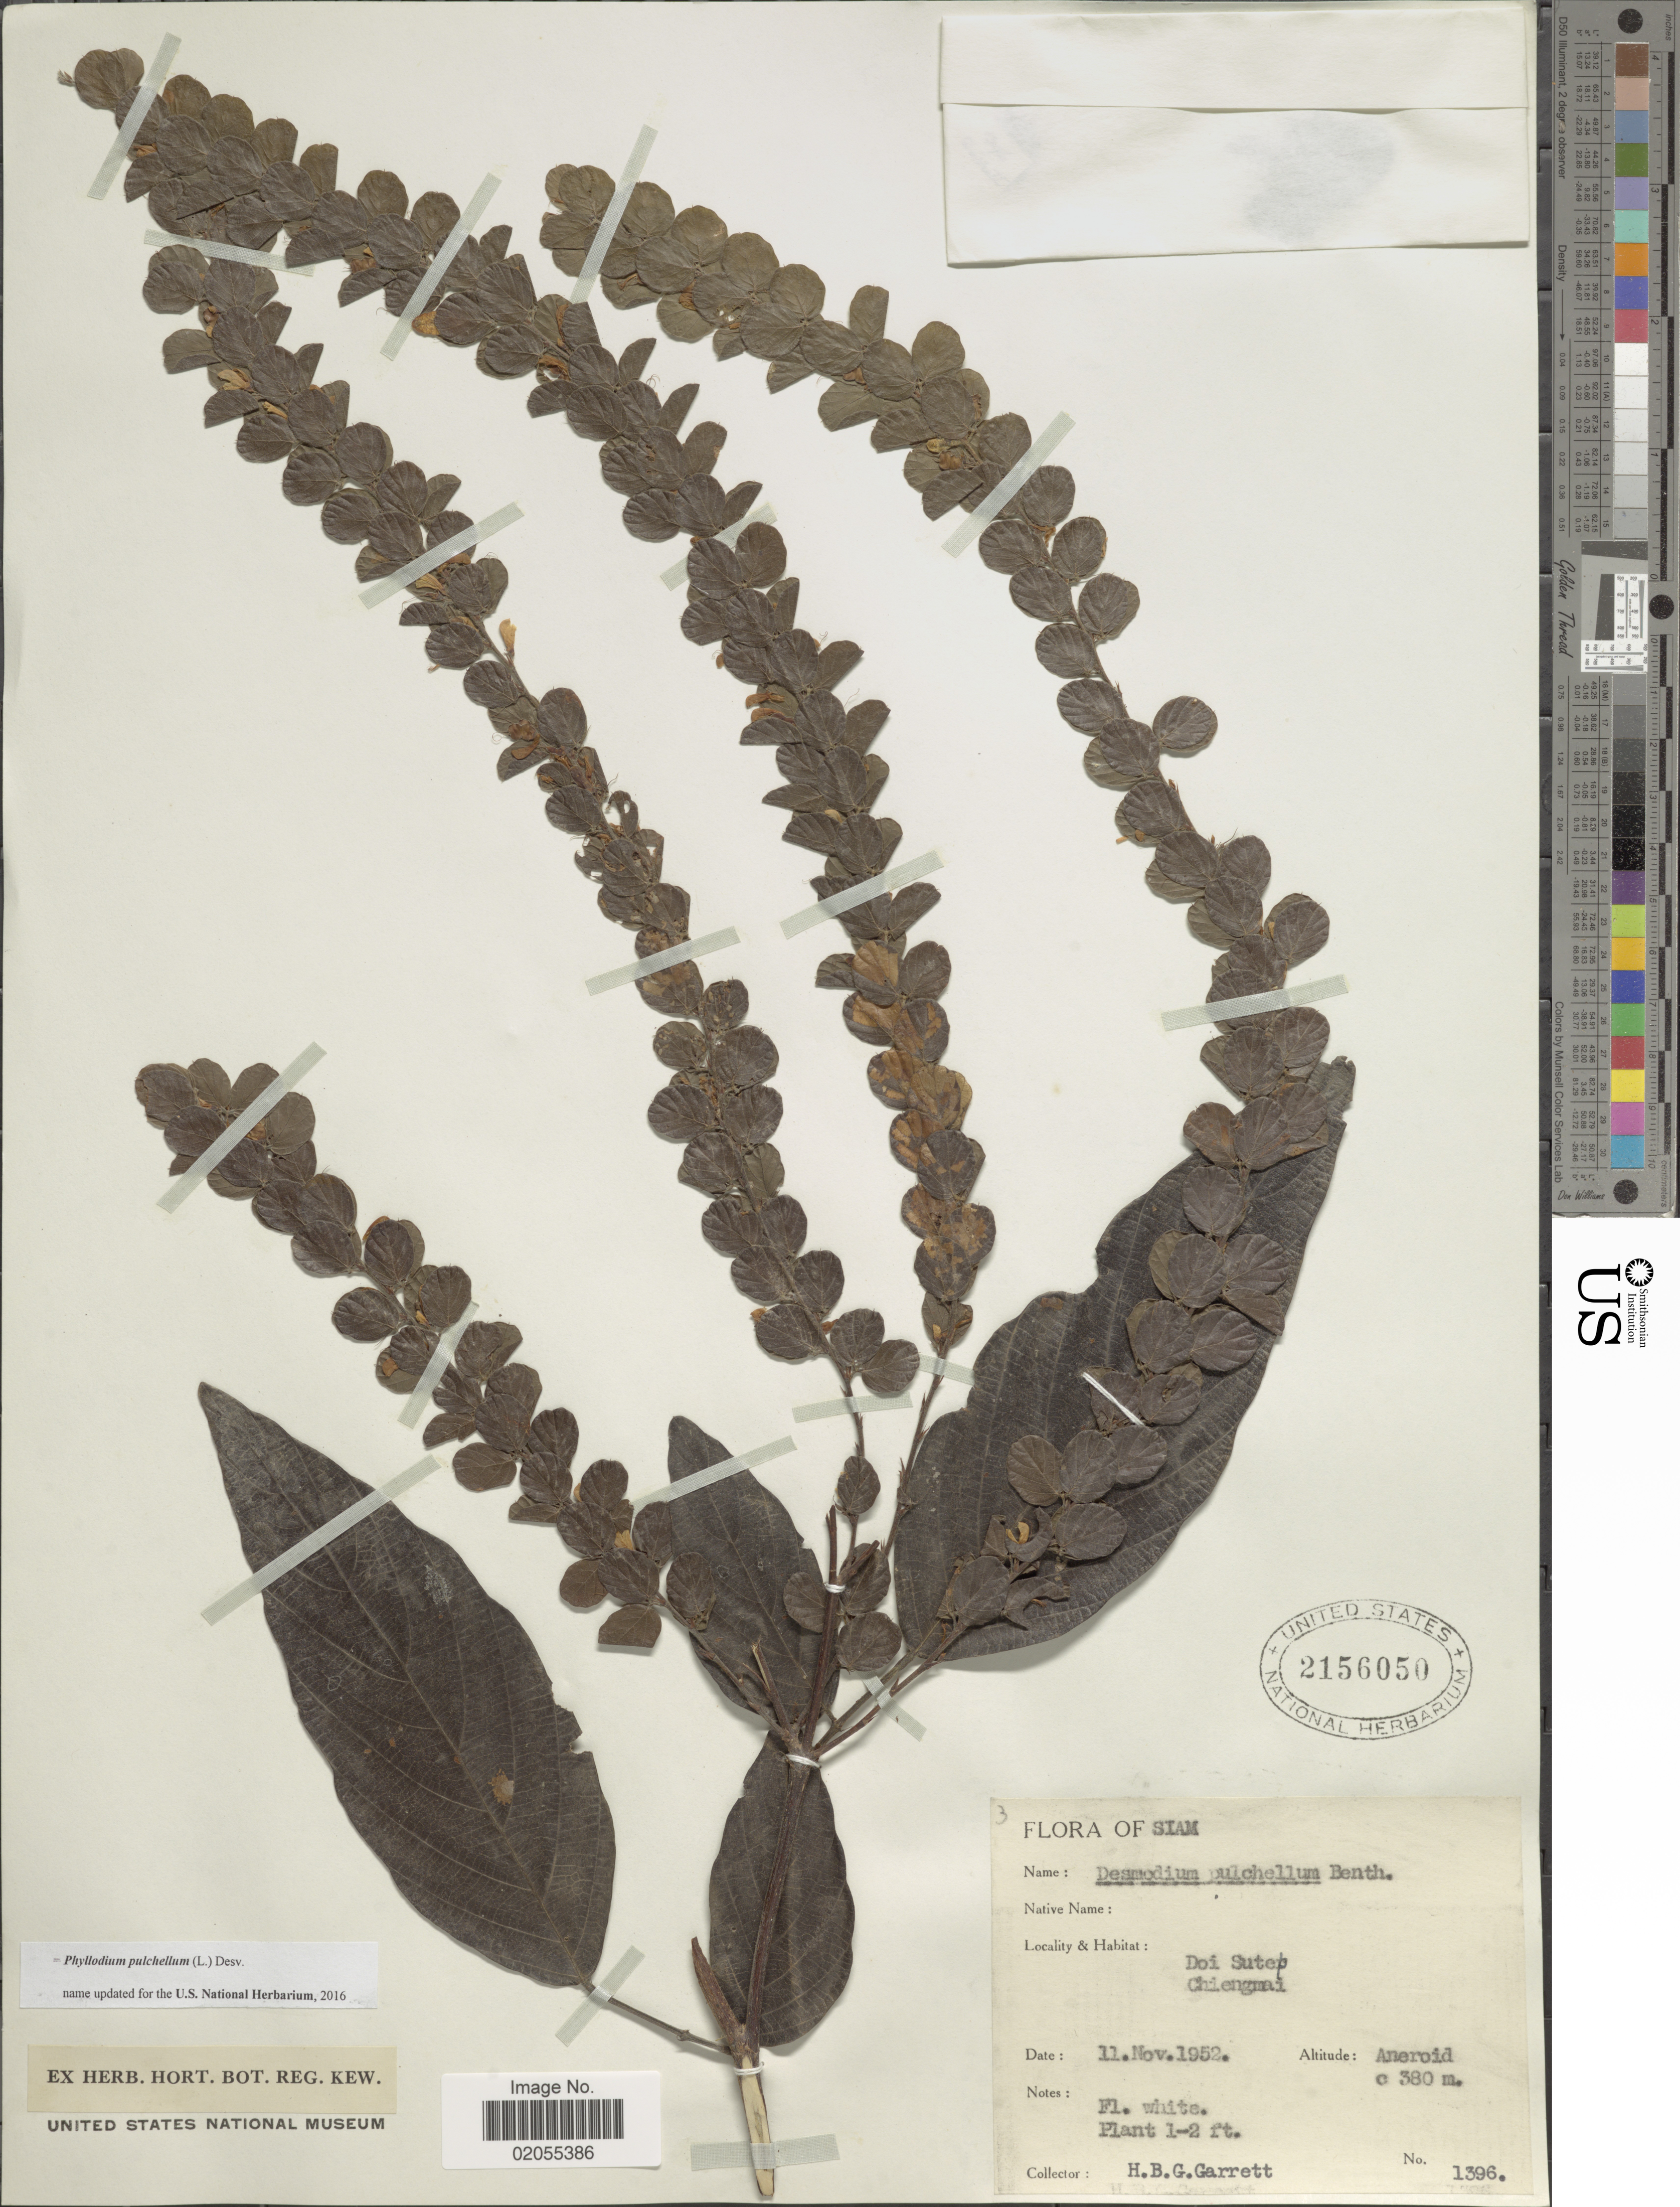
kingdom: Plantae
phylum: Tracheophyta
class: Magnoliopsida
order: Fabales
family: Fabaceae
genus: Phyllodium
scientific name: Phyllodium pulchellum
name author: (L.) Desv.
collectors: H. Garrett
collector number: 1396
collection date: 1952-11-11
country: Thailand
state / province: Chiang Mai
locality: Siam, Doi Sutep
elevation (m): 380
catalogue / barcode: US 2156050